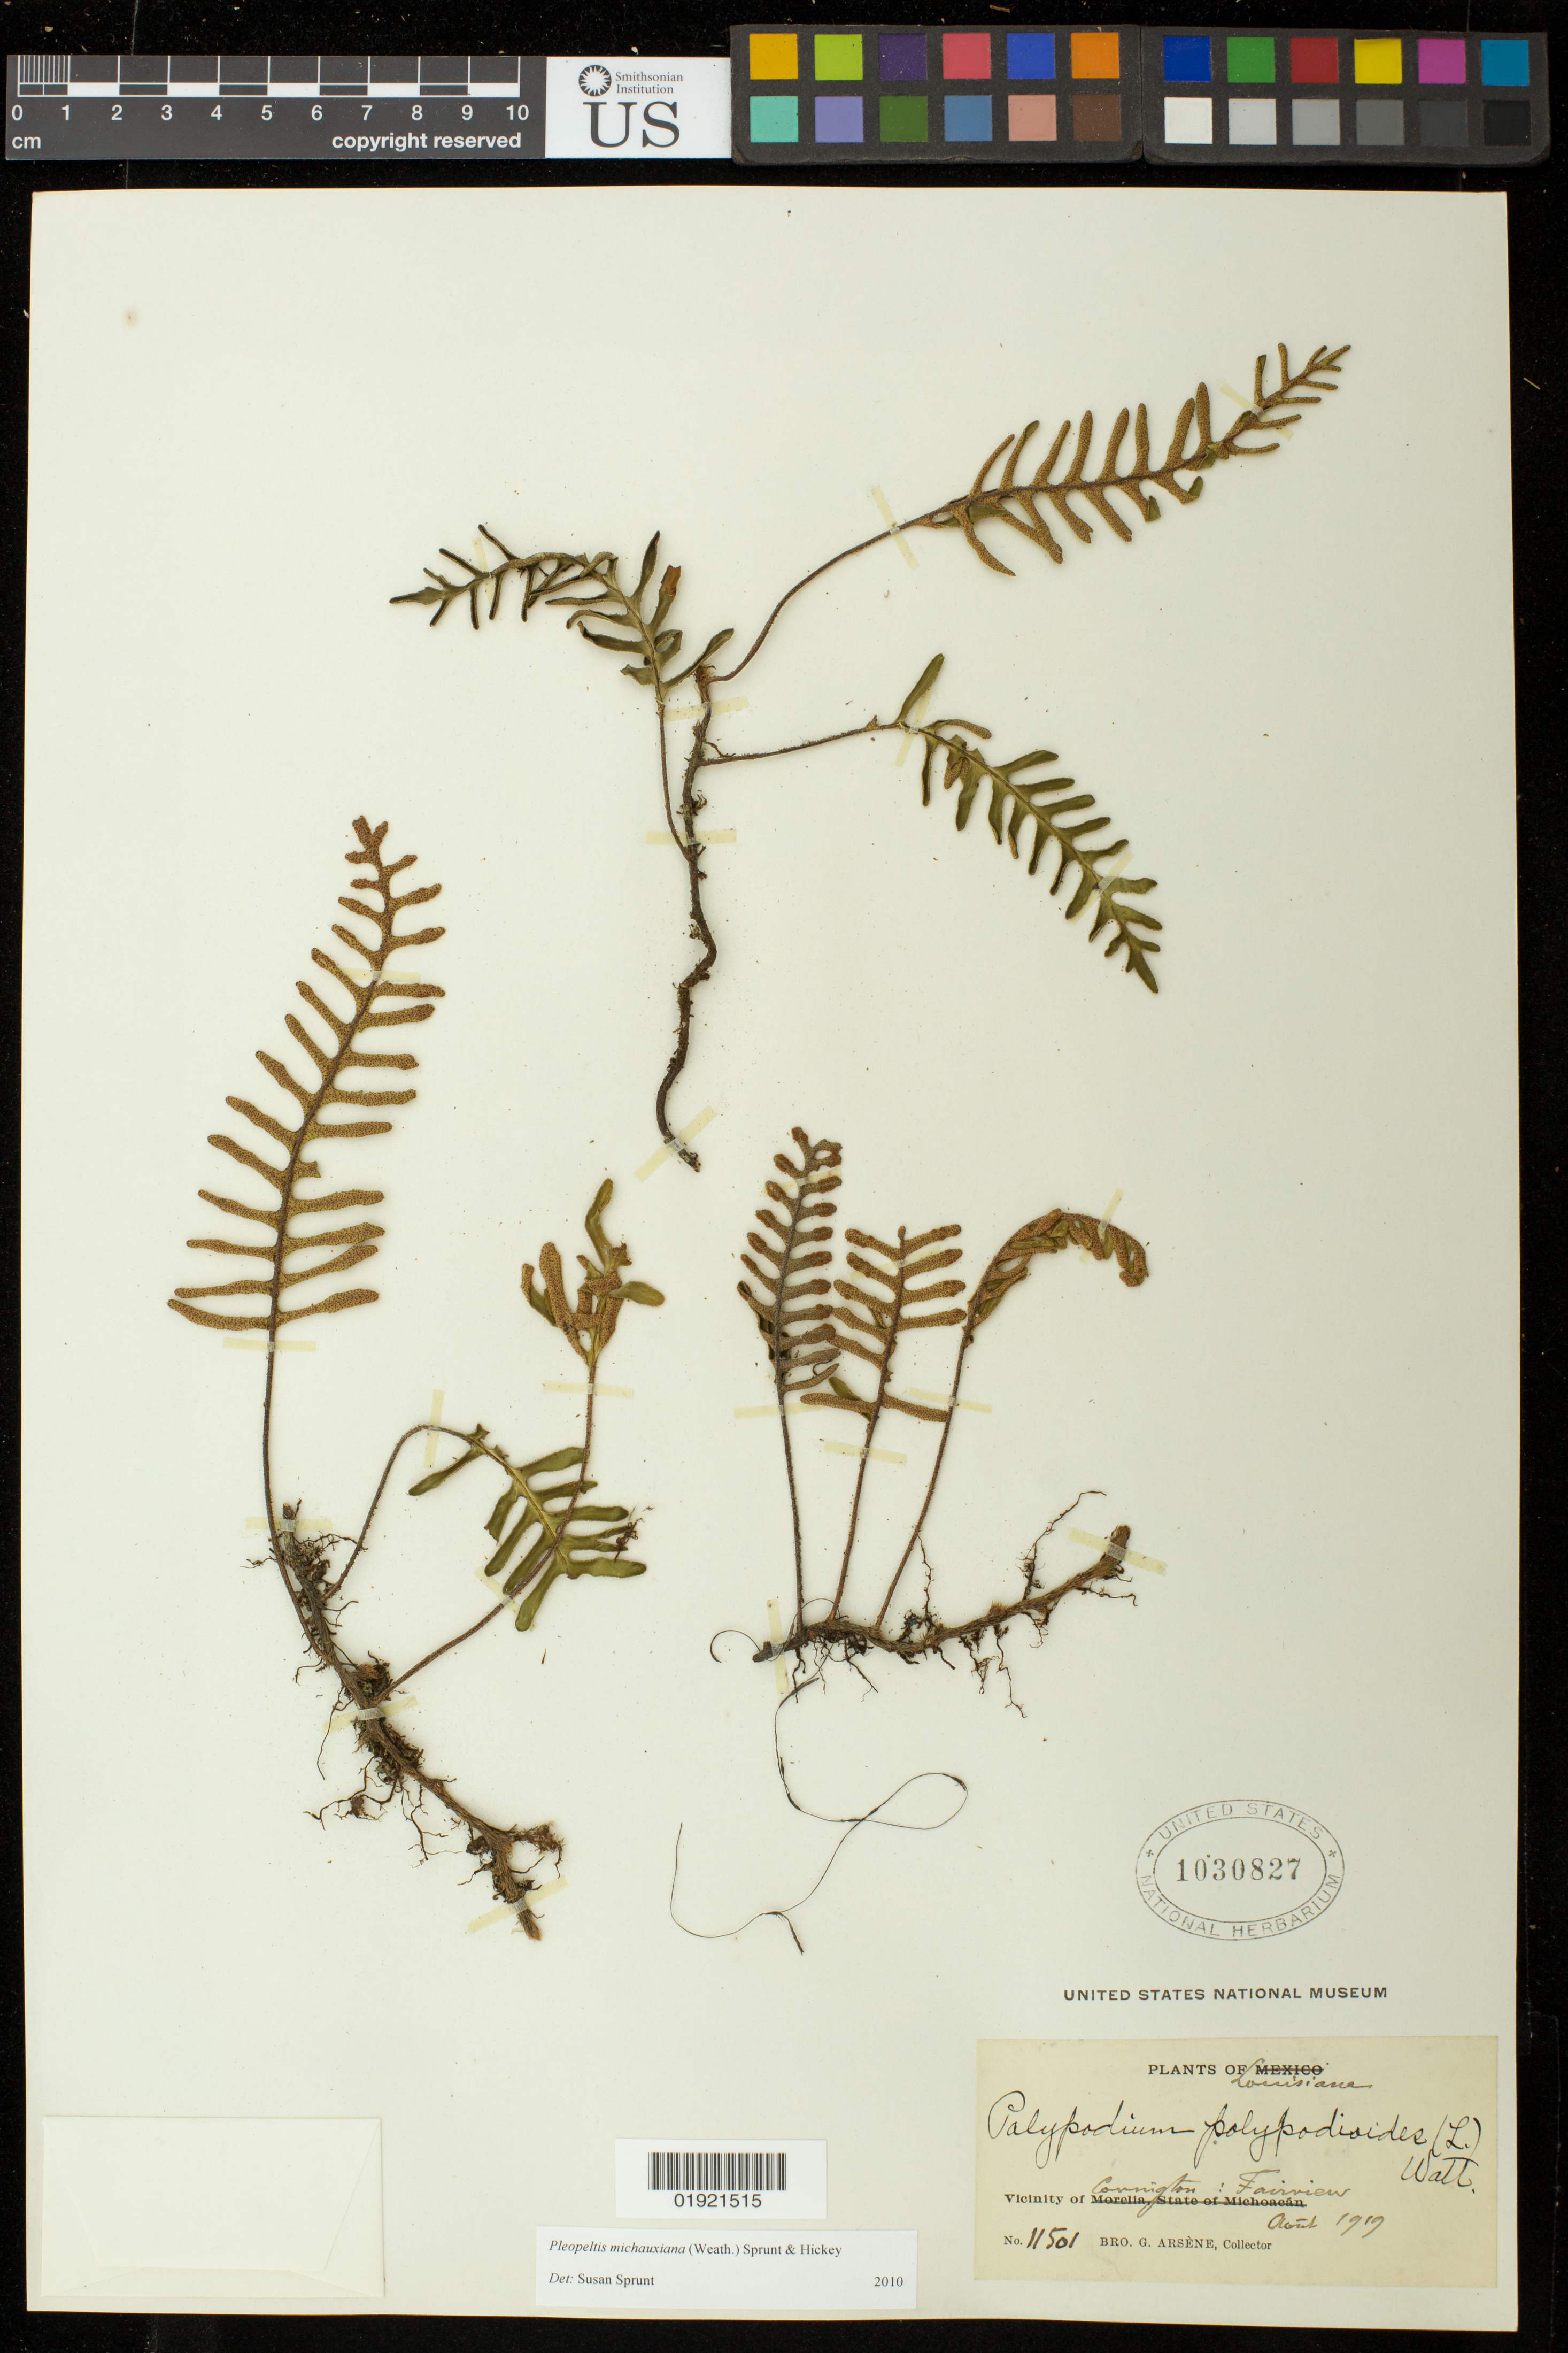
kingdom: Plantae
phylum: Tracheophyta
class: Polypodiopsida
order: Polypodiales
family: Polypodiaceae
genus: Pleopeltis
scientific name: Pleopeltis michauxiana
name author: (Weath.) Hickey & Sprunt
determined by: Sprunt, S. V.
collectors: Bro. G. Arsène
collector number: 11501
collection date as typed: Aout 1919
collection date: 1919-08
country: United States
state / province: Louisiana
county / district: Concordia Parish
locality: Covnighton (?): Fairview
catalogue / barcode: US 1030827